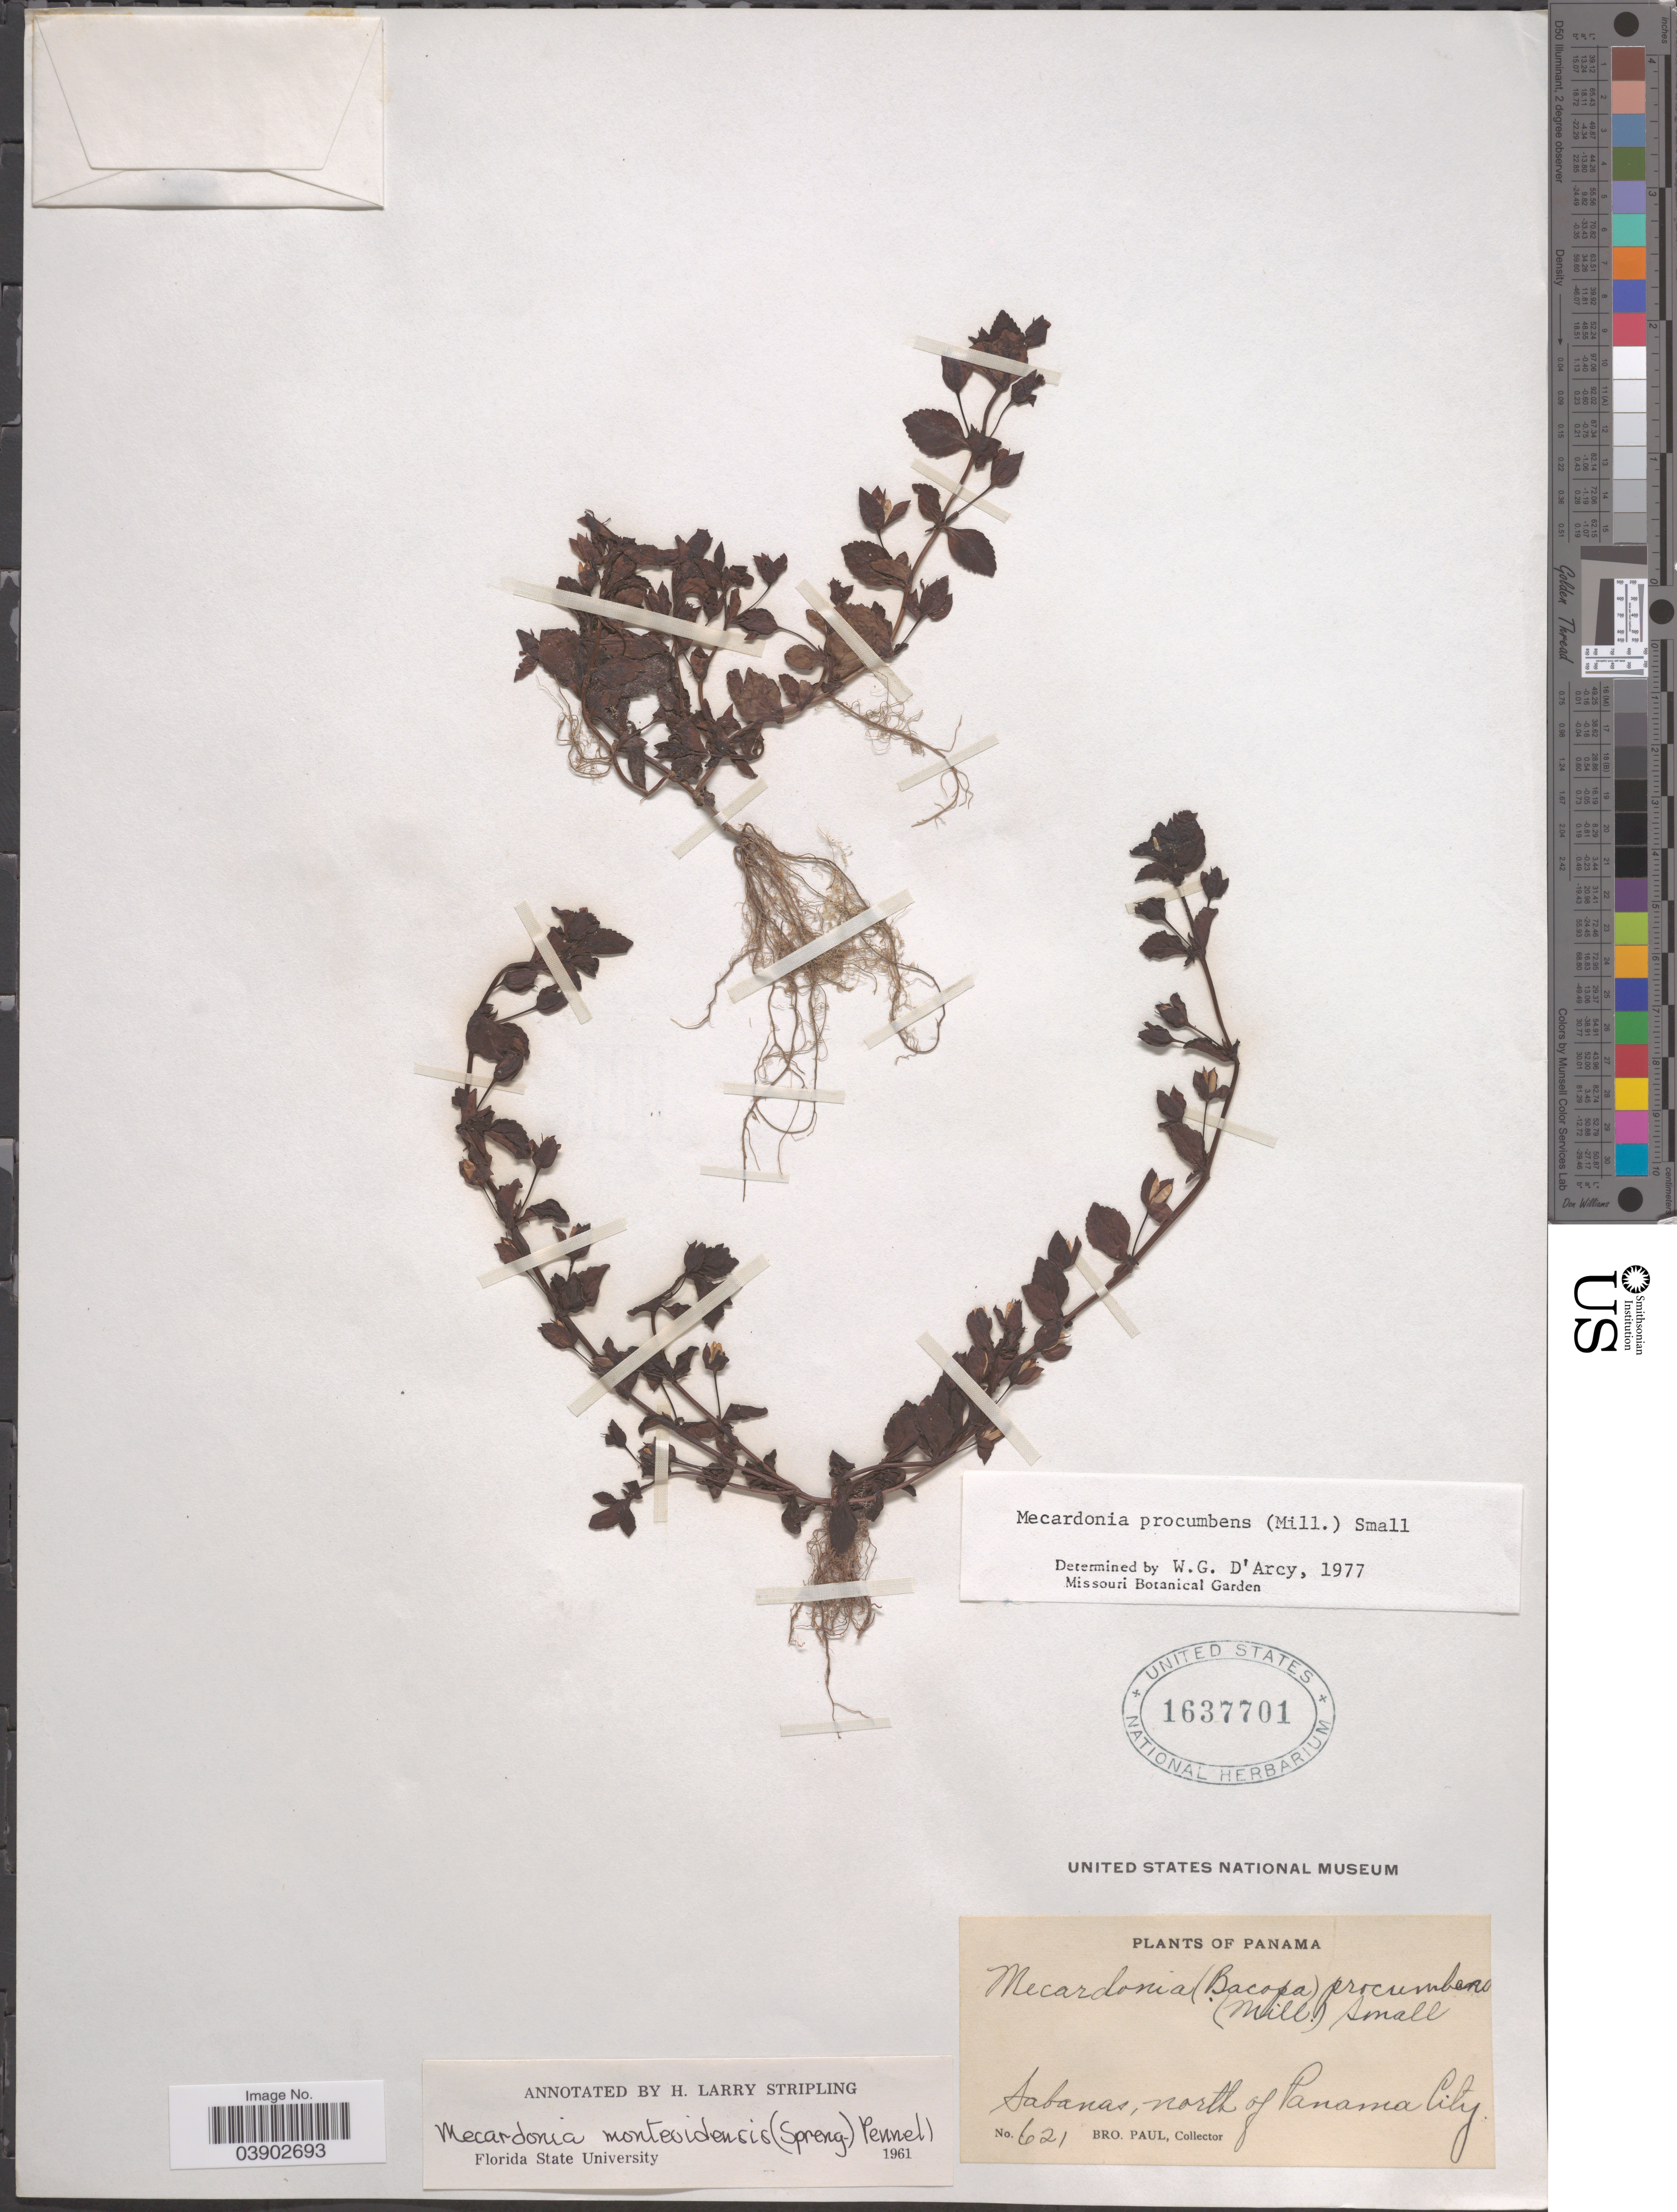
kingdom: Plantae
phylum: Tracheophyta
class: Magnoliopsida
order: Lamiales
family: Plantaginaceae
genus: Mecardonia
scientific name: Mecardonia procumbens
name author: (Mill.) Small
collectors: B. Paul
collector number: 621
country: Panama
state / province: Panamá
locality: Sabanas, north of Panama City.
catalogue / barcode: US 1637701